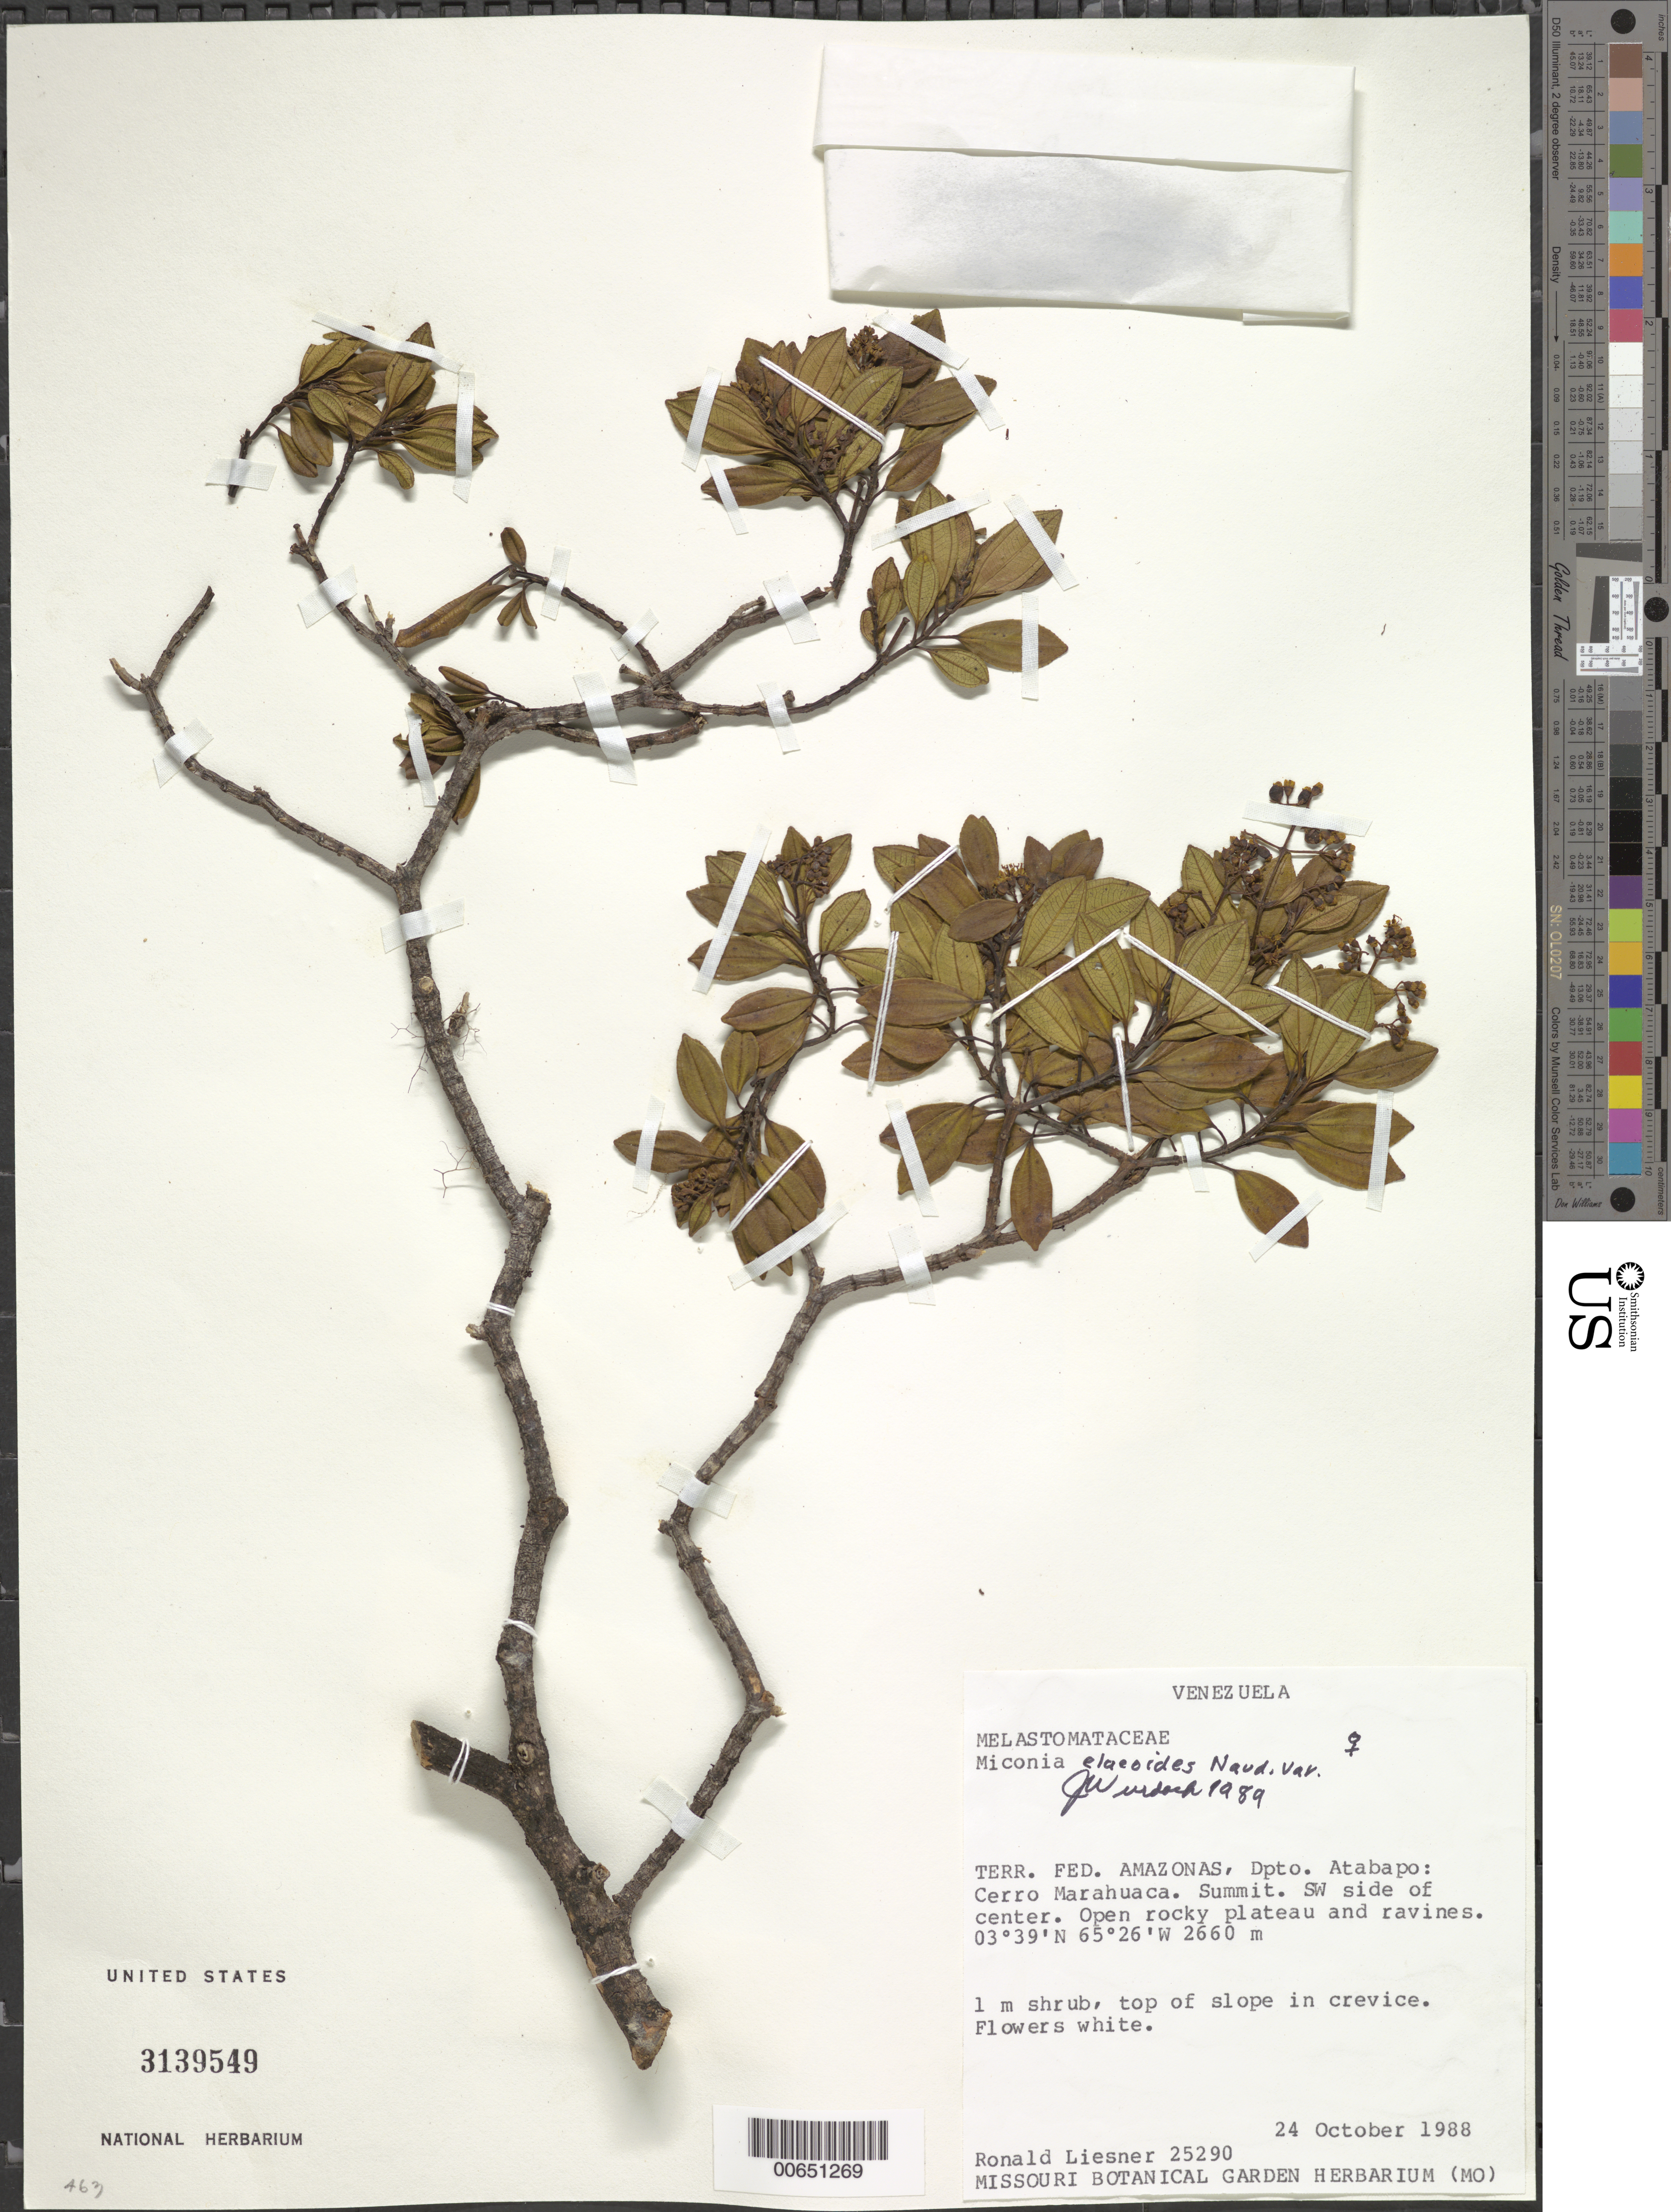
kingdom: Plantae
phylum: Tracheophyta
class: Magnoliopsida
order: Myrtales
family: Melastomataceae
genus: Miconia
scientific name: Miconia elaeoides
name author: Naudin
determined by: Wurdack, John J., (US), US (UNITED STATES)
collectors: R. L. Liesner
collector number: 25290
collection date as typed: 24-Oct-88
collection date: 1988-10-24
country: Venezuela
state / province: Amazonas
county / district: Atabapo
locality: Cerro Marahuaca, summit, SW side of center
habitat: Open rocky plateau and ravines; summit; top of slope in crevice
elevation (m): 2660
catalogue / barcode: US 3139549